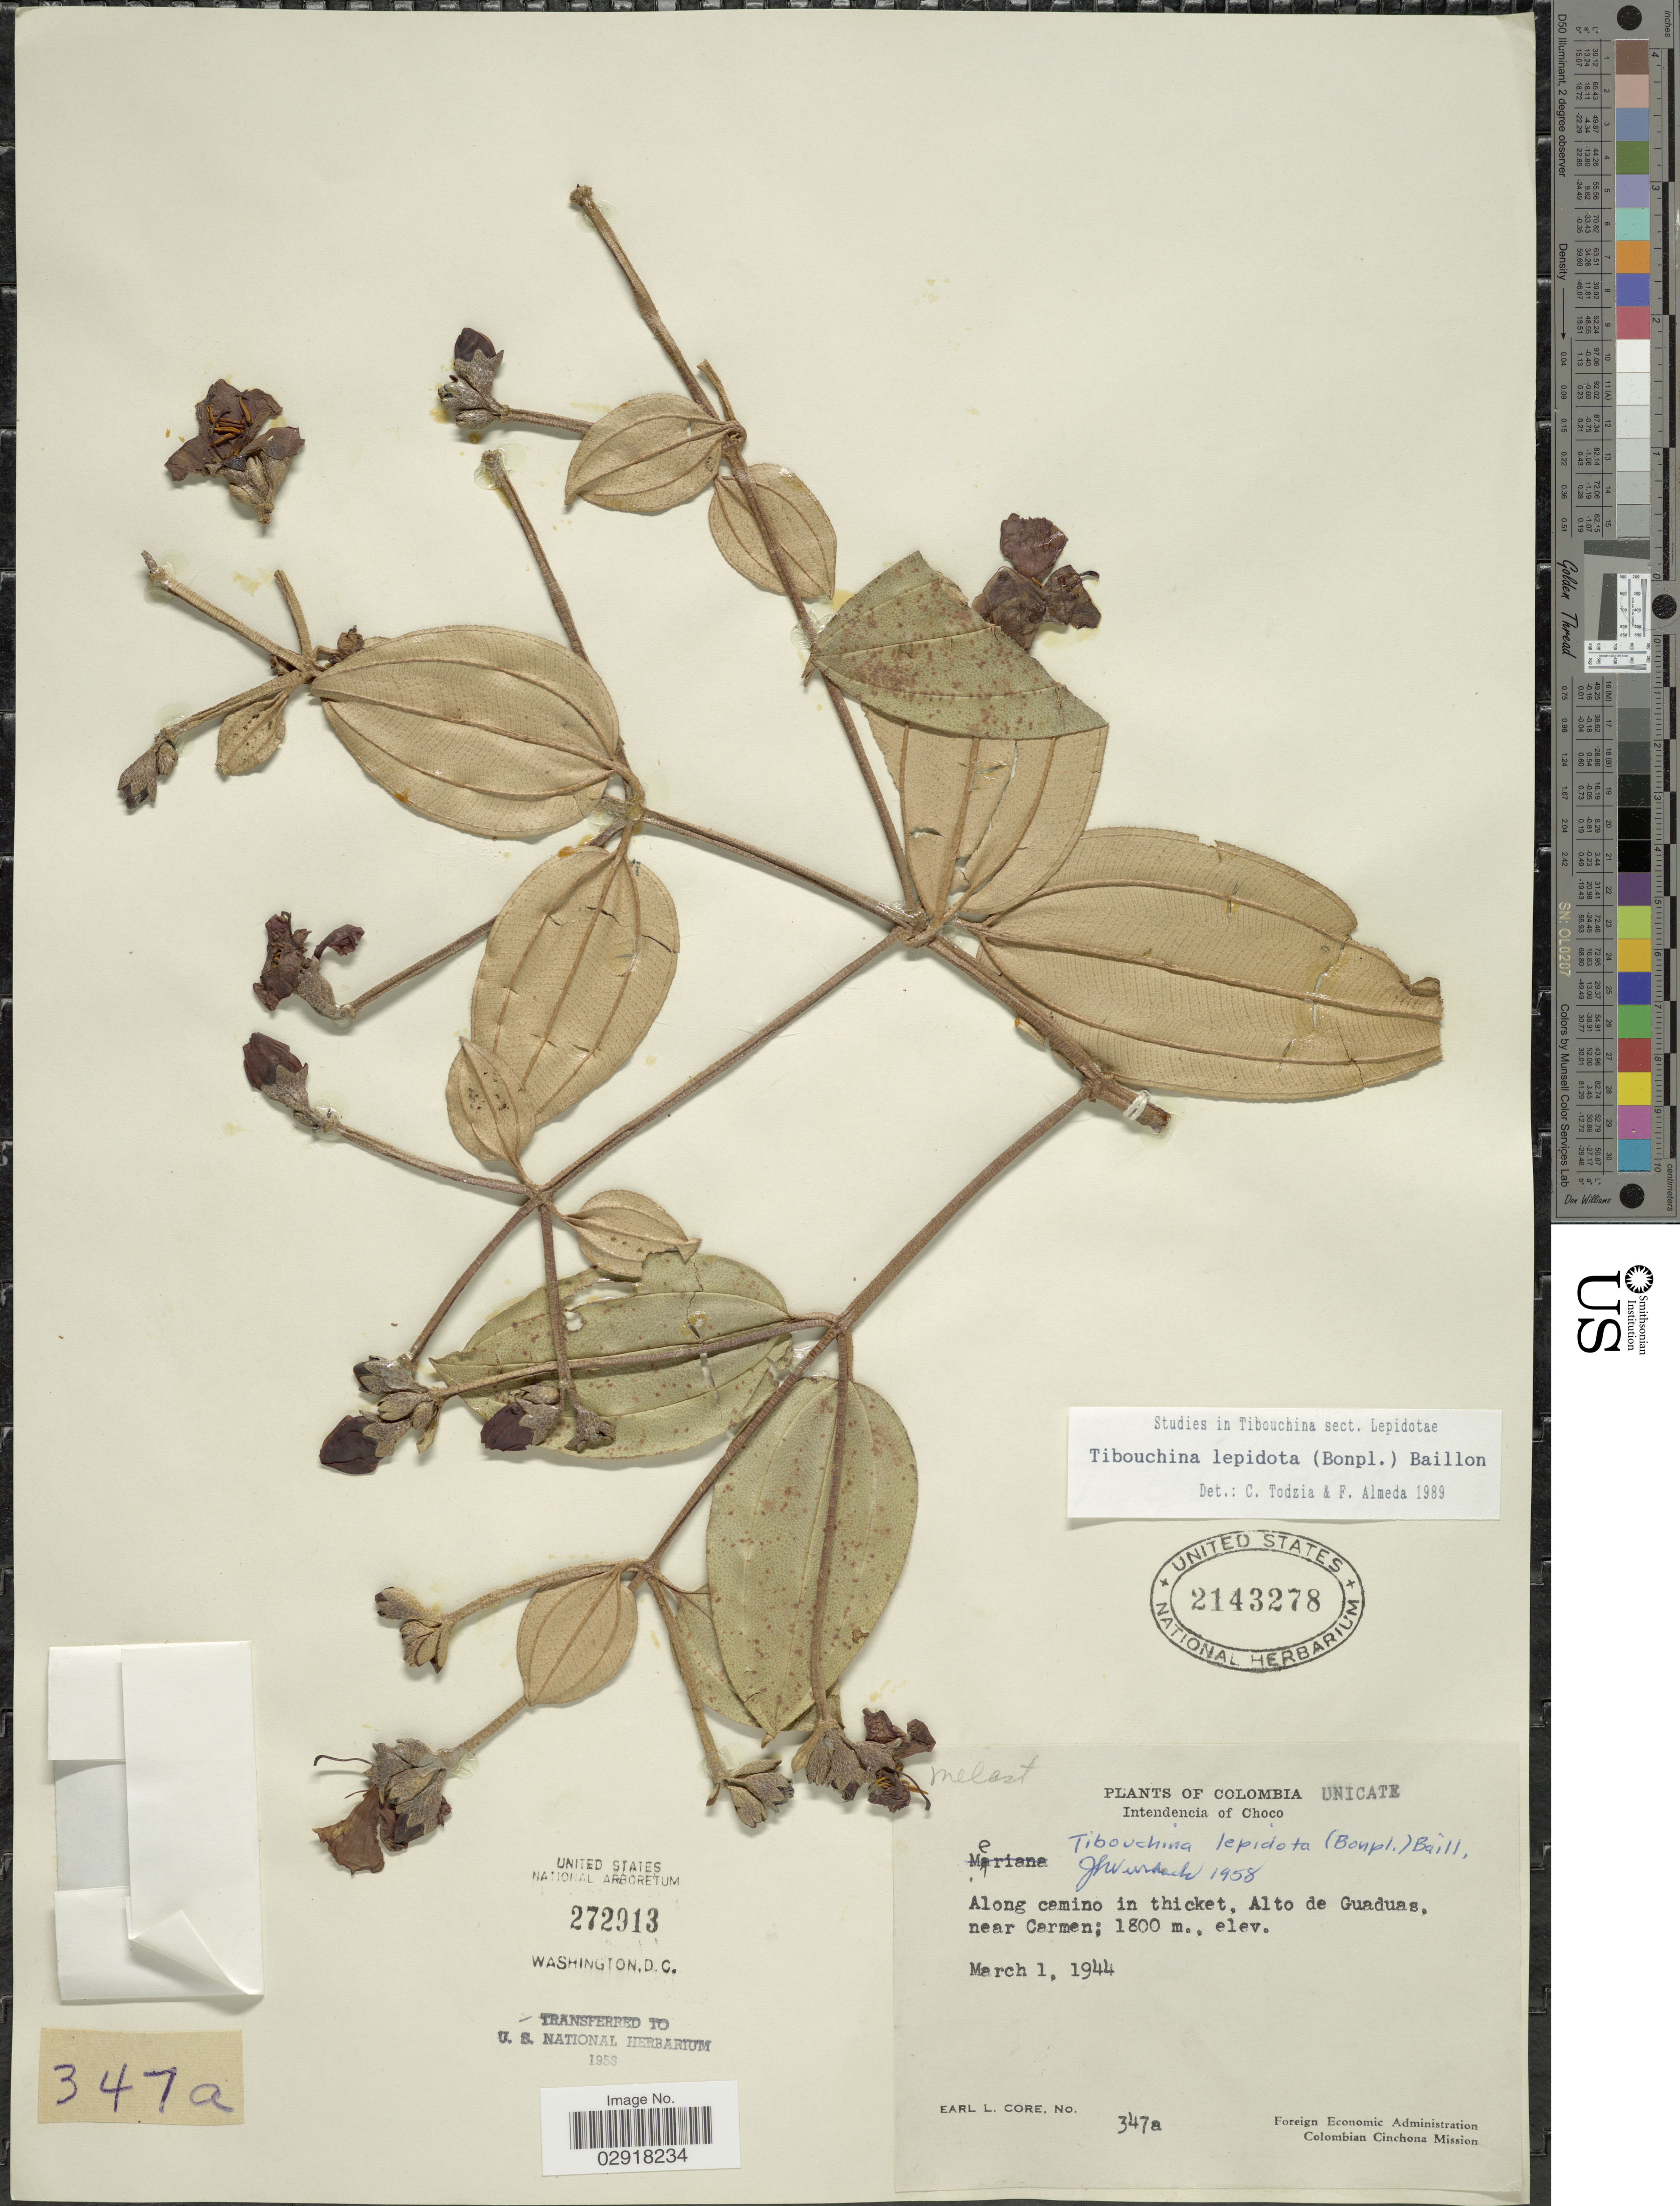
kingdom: Plantae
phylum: Tracheophyta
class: Magnoliopsida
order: Myrtales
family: Melastomataceae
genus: Andesanthus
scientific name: Andesanthus lepidotus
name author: (Humb. & Bonpl.) P.J.F. Guim. & Michelang.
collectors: E. L. Core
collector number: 347a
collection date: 1944-03-01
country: Colombia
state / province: Chocó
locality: Along camino icn thicket, Alto de Guadas, near Carmen.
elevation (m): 1800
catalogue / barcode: US 2143278